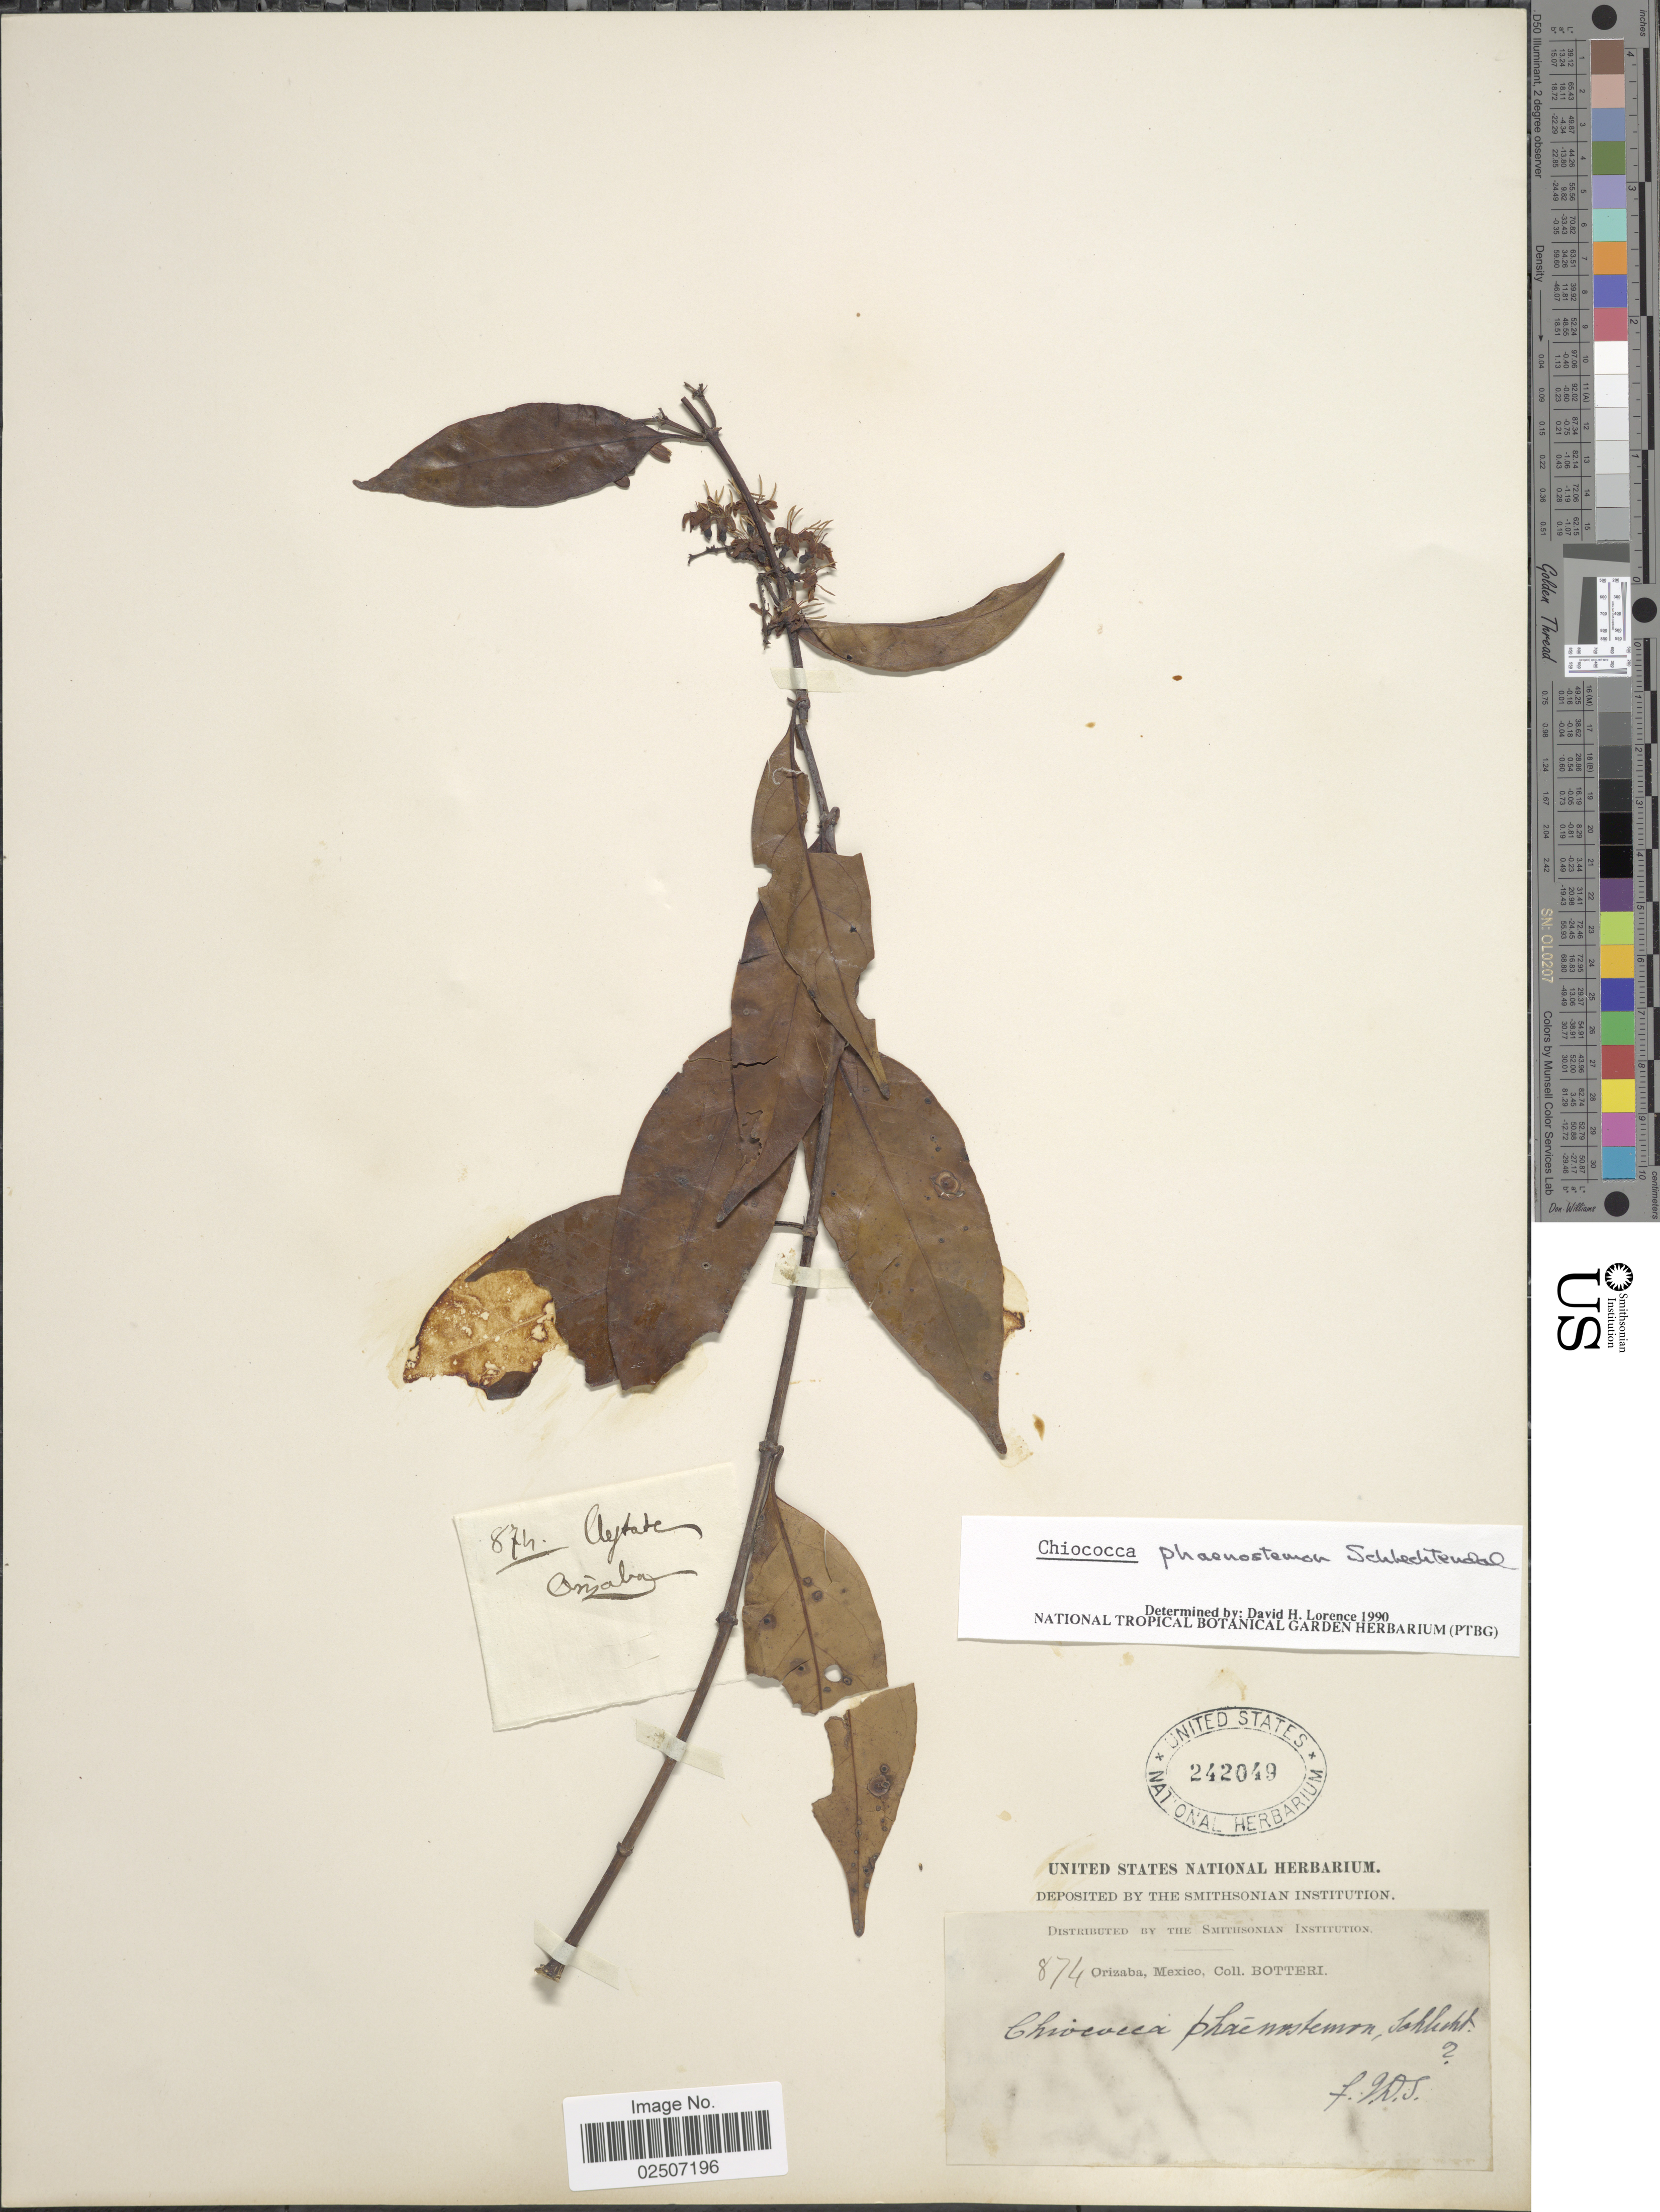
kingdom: Plantae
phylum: Tracheophyta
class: Magnoliopsida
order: Gentianales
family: Rubiaceae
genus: Chiococca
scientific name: Chiococca pachyphylla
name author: Wernham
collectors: -. Botteri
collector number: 874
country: Mexico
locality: Orizaba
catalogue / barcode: US 242049